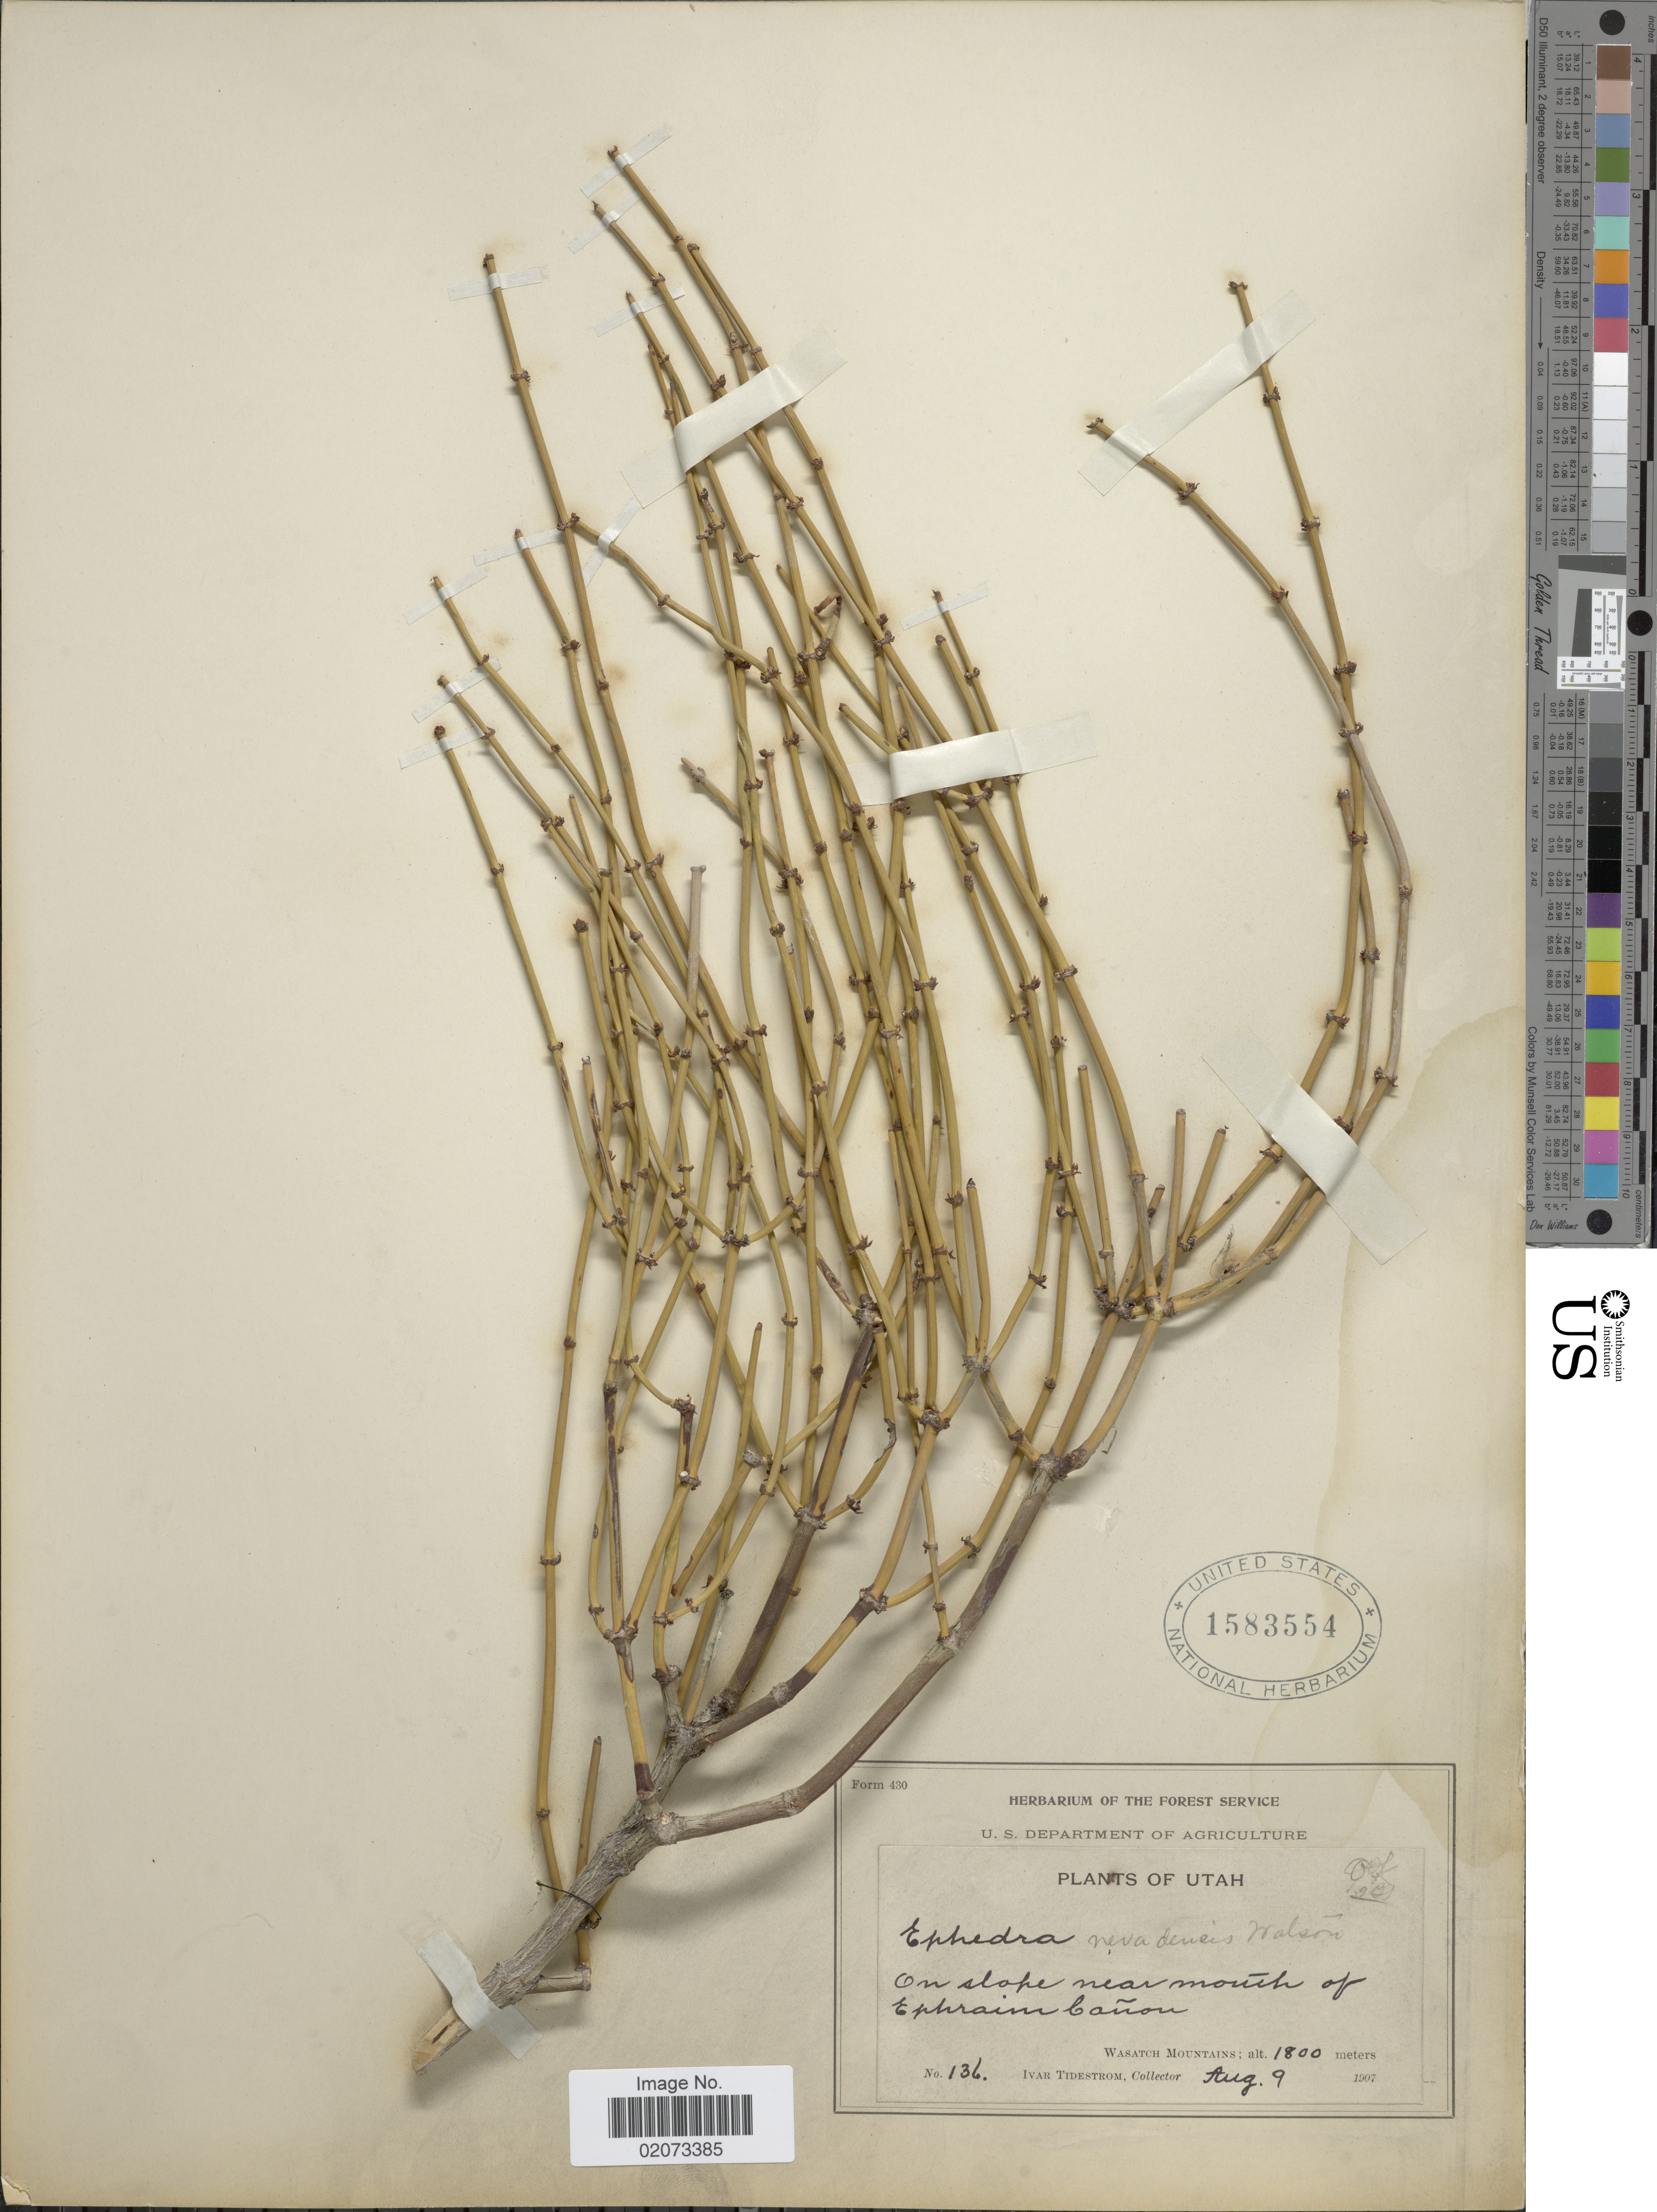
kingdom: Plantae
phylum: Tracheophyta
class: Gnetopsida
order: Ephedrales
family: Ephedraceae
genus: Ephedra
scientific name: Ephedra nevadensis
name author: S. Watson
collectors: I. F. Tidestrom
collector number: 136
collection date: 1907-08-09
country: United States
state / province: Utah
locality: Utah, On slope near mouth of Ephraim Canon, Wasatch Mountains.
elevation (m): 1800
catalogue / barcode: US 1583554